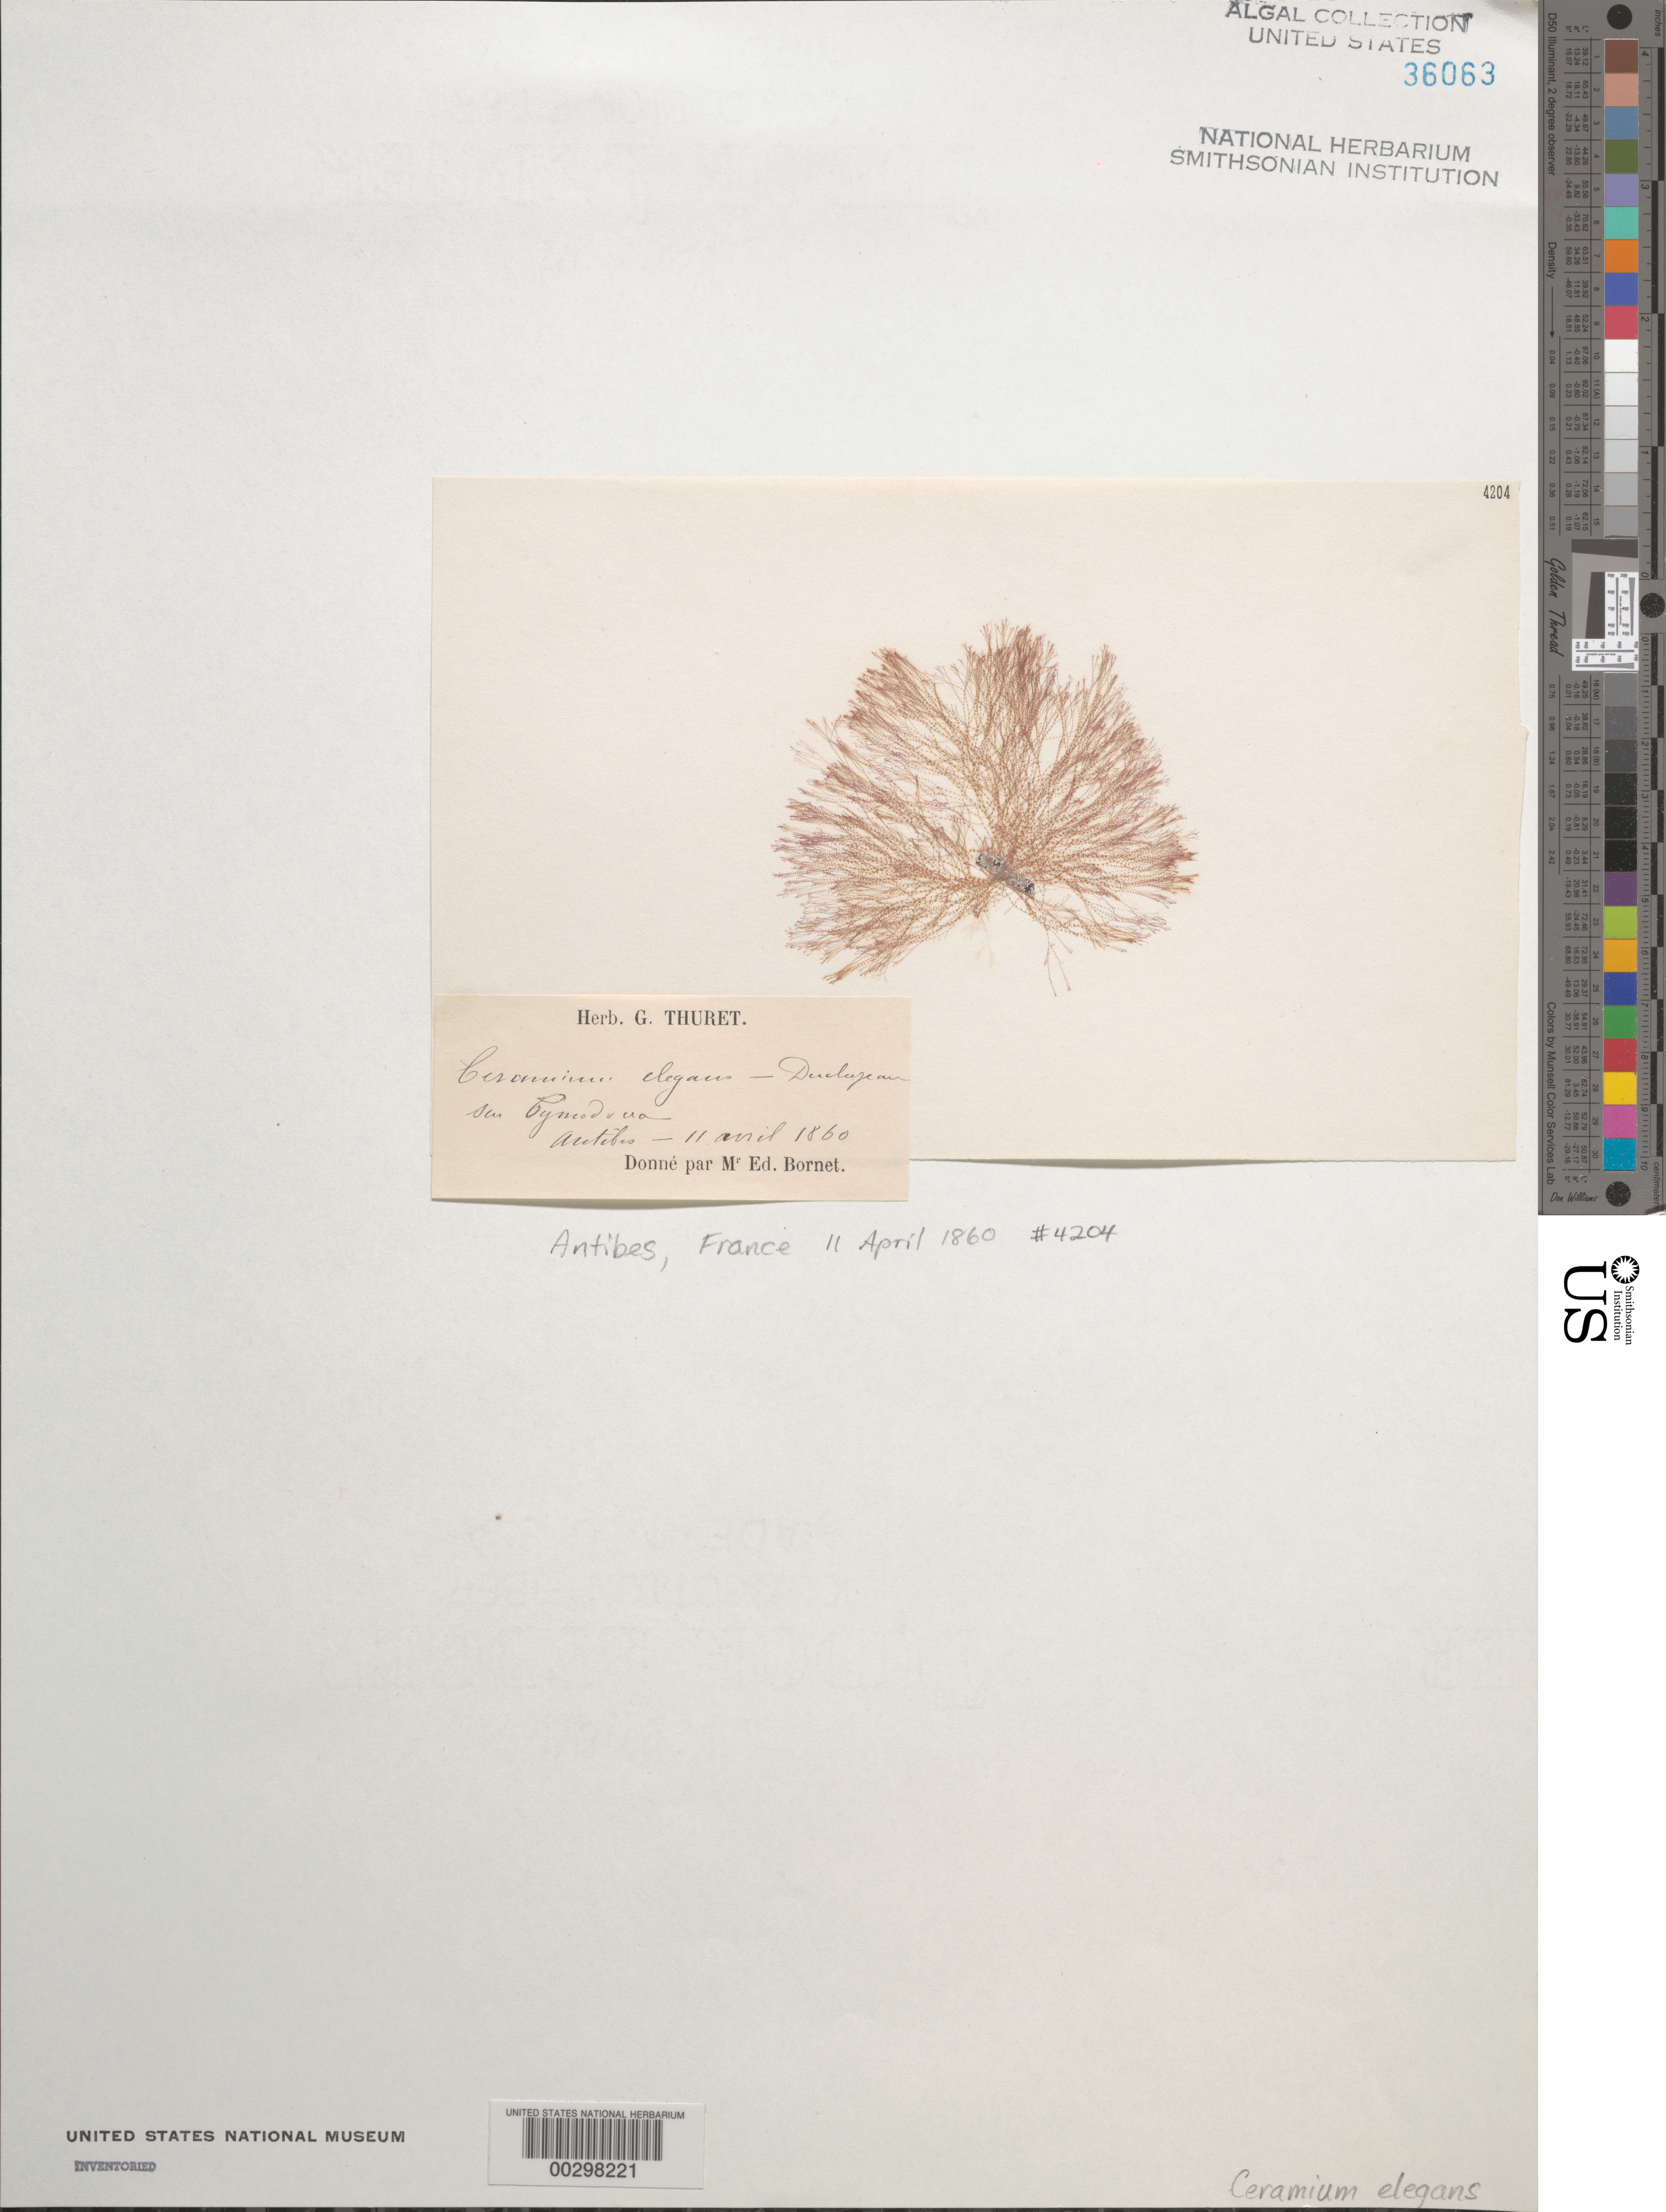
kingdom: Plantae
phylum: Rhodophyta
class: Florideophyceae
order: Ceramiales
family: Ceramiaceae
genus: Ceramium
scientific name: Ceramium siliquosum var. elegans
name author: (Roth) G.Furnari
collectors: Thuret, G. (herbarium)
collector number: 4204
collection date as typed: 11 Apr 1860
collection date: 1860-04-11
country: France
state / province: Provence-Alpes-Côte d'Azur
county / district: Alpes-Maritimes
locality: Antibes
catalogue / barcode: US 36063